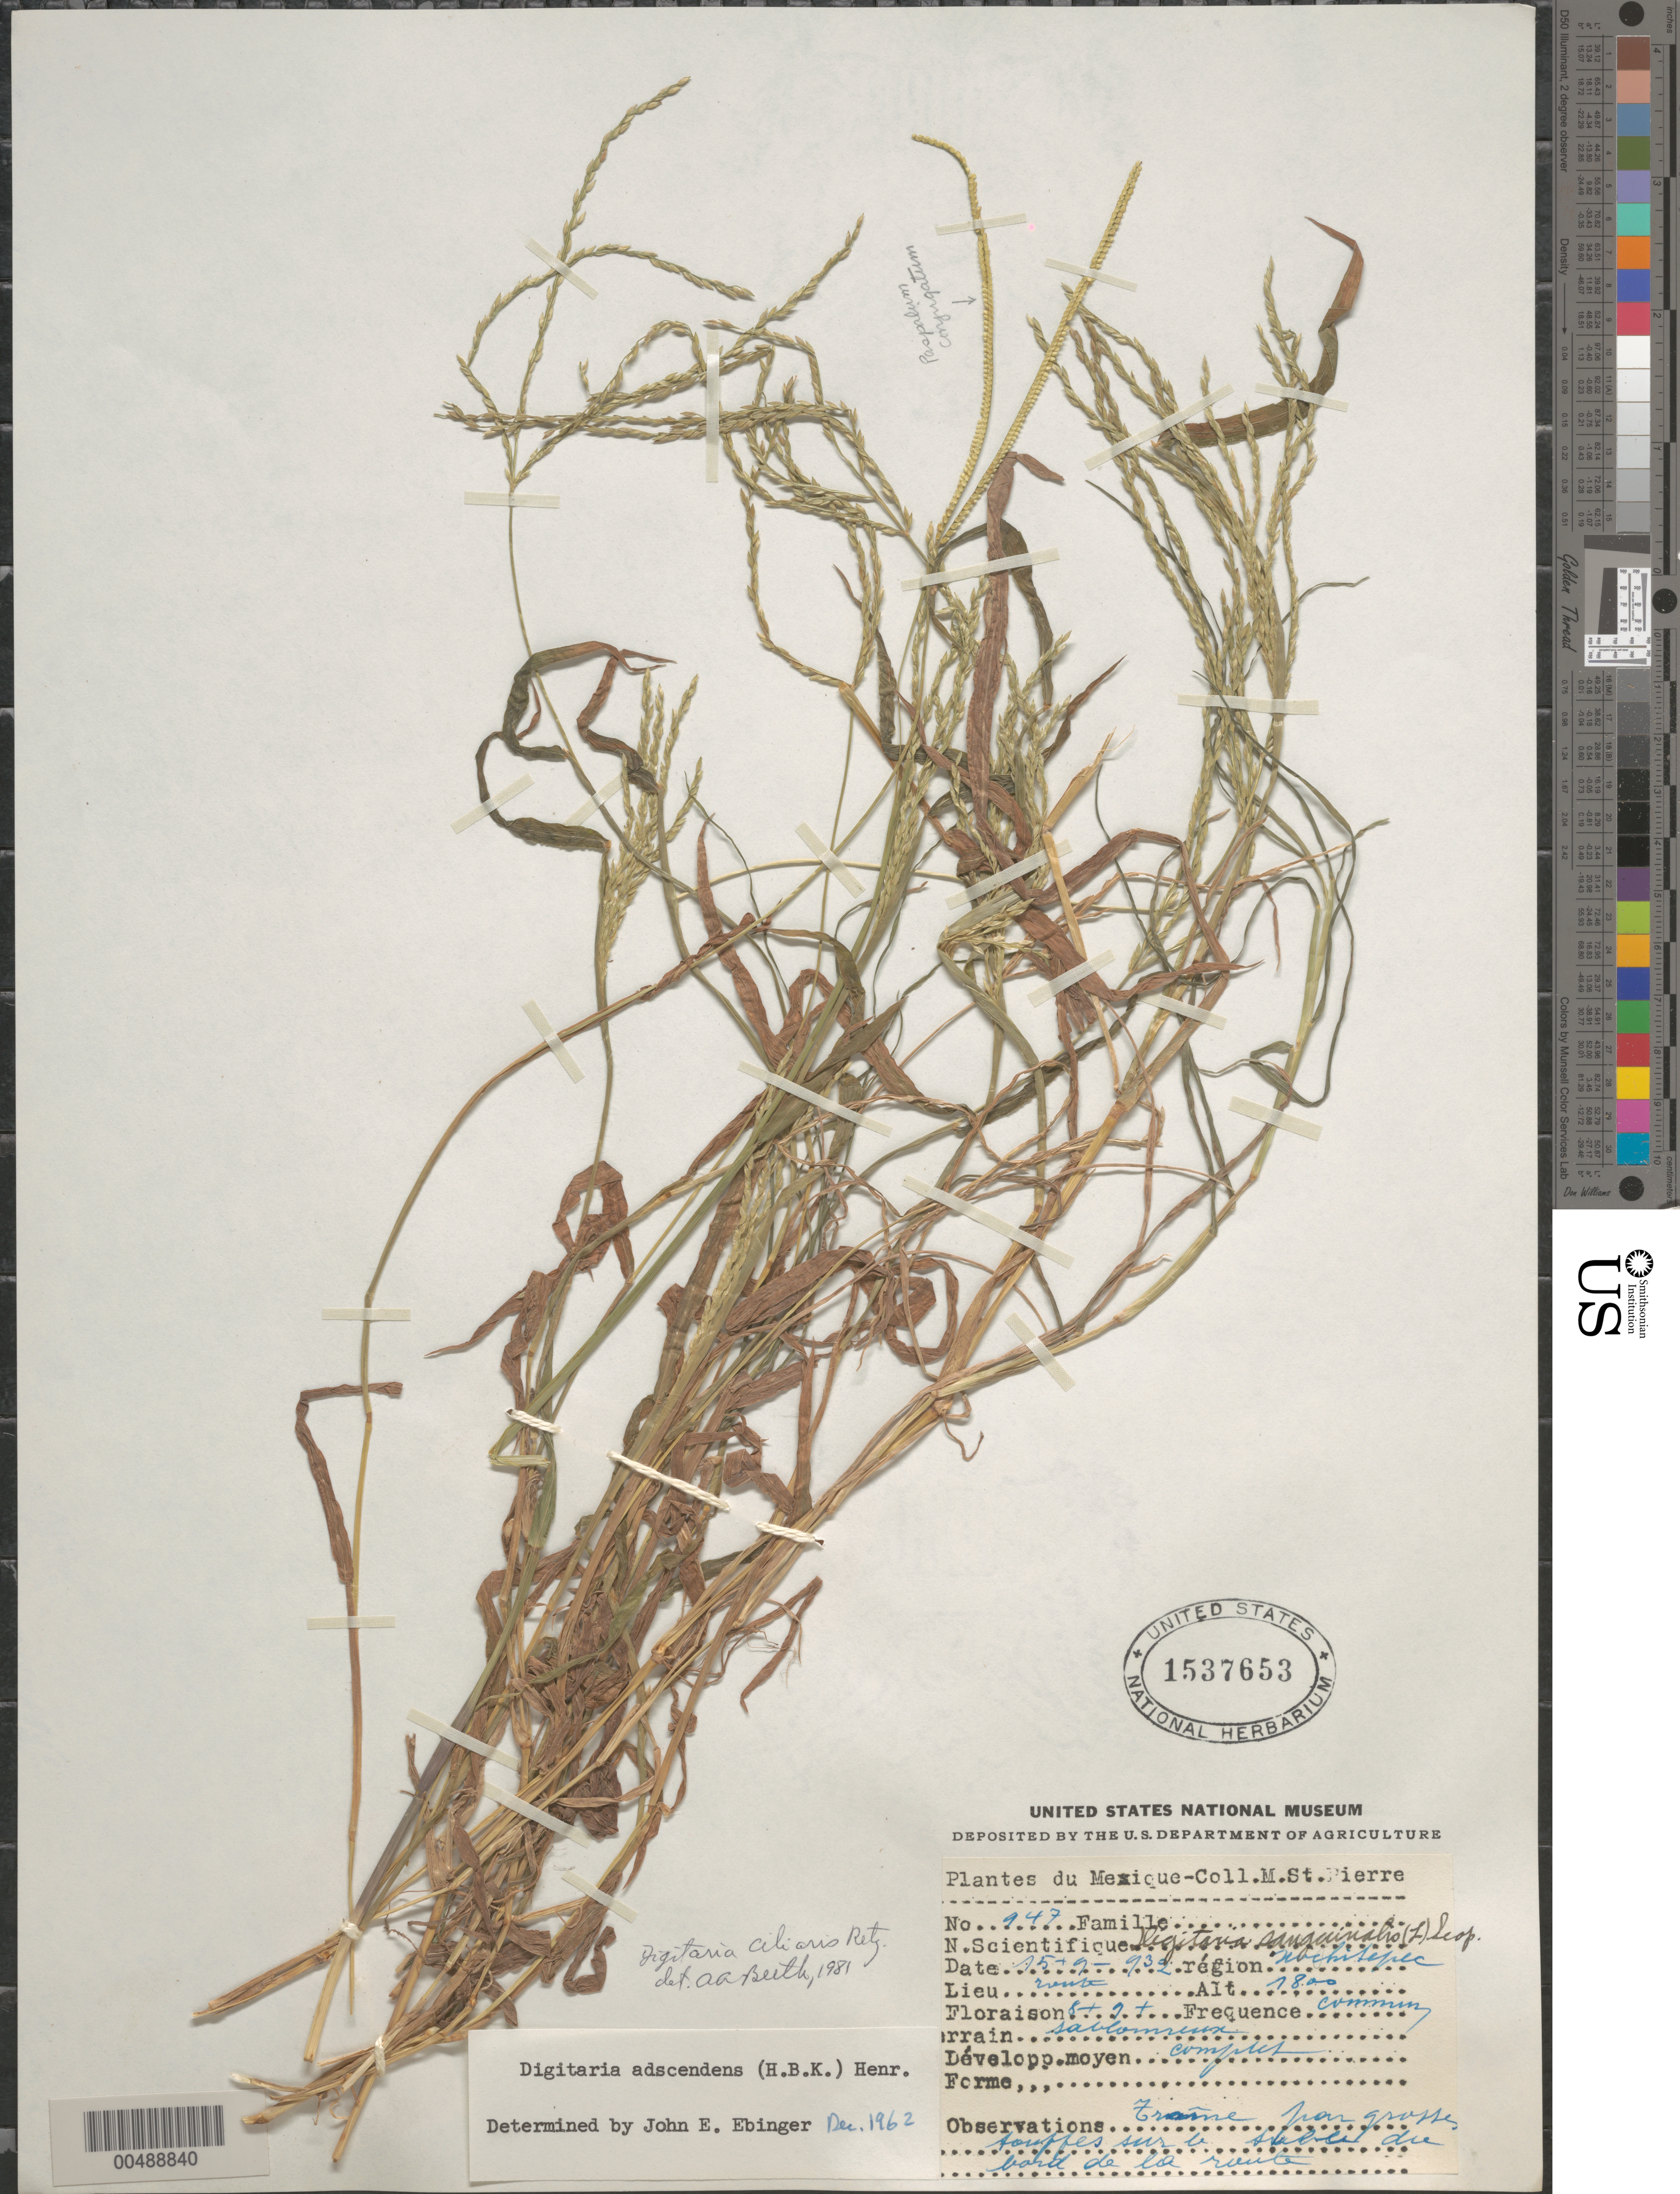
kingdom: Plantae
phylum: Tracheophyta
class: Liliopsida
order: Poales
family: Poaceae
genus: Digitaria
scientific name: Digitaria adscendens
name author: (Kunth) Henr.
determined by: Ebinger, John E.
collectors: M. Saint-Pierre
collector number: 947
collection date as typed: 15 Sep 1932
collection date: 1932-09-15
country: Mexico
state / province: Durango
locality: San Ramon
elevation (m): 549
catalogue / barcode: US 1537653